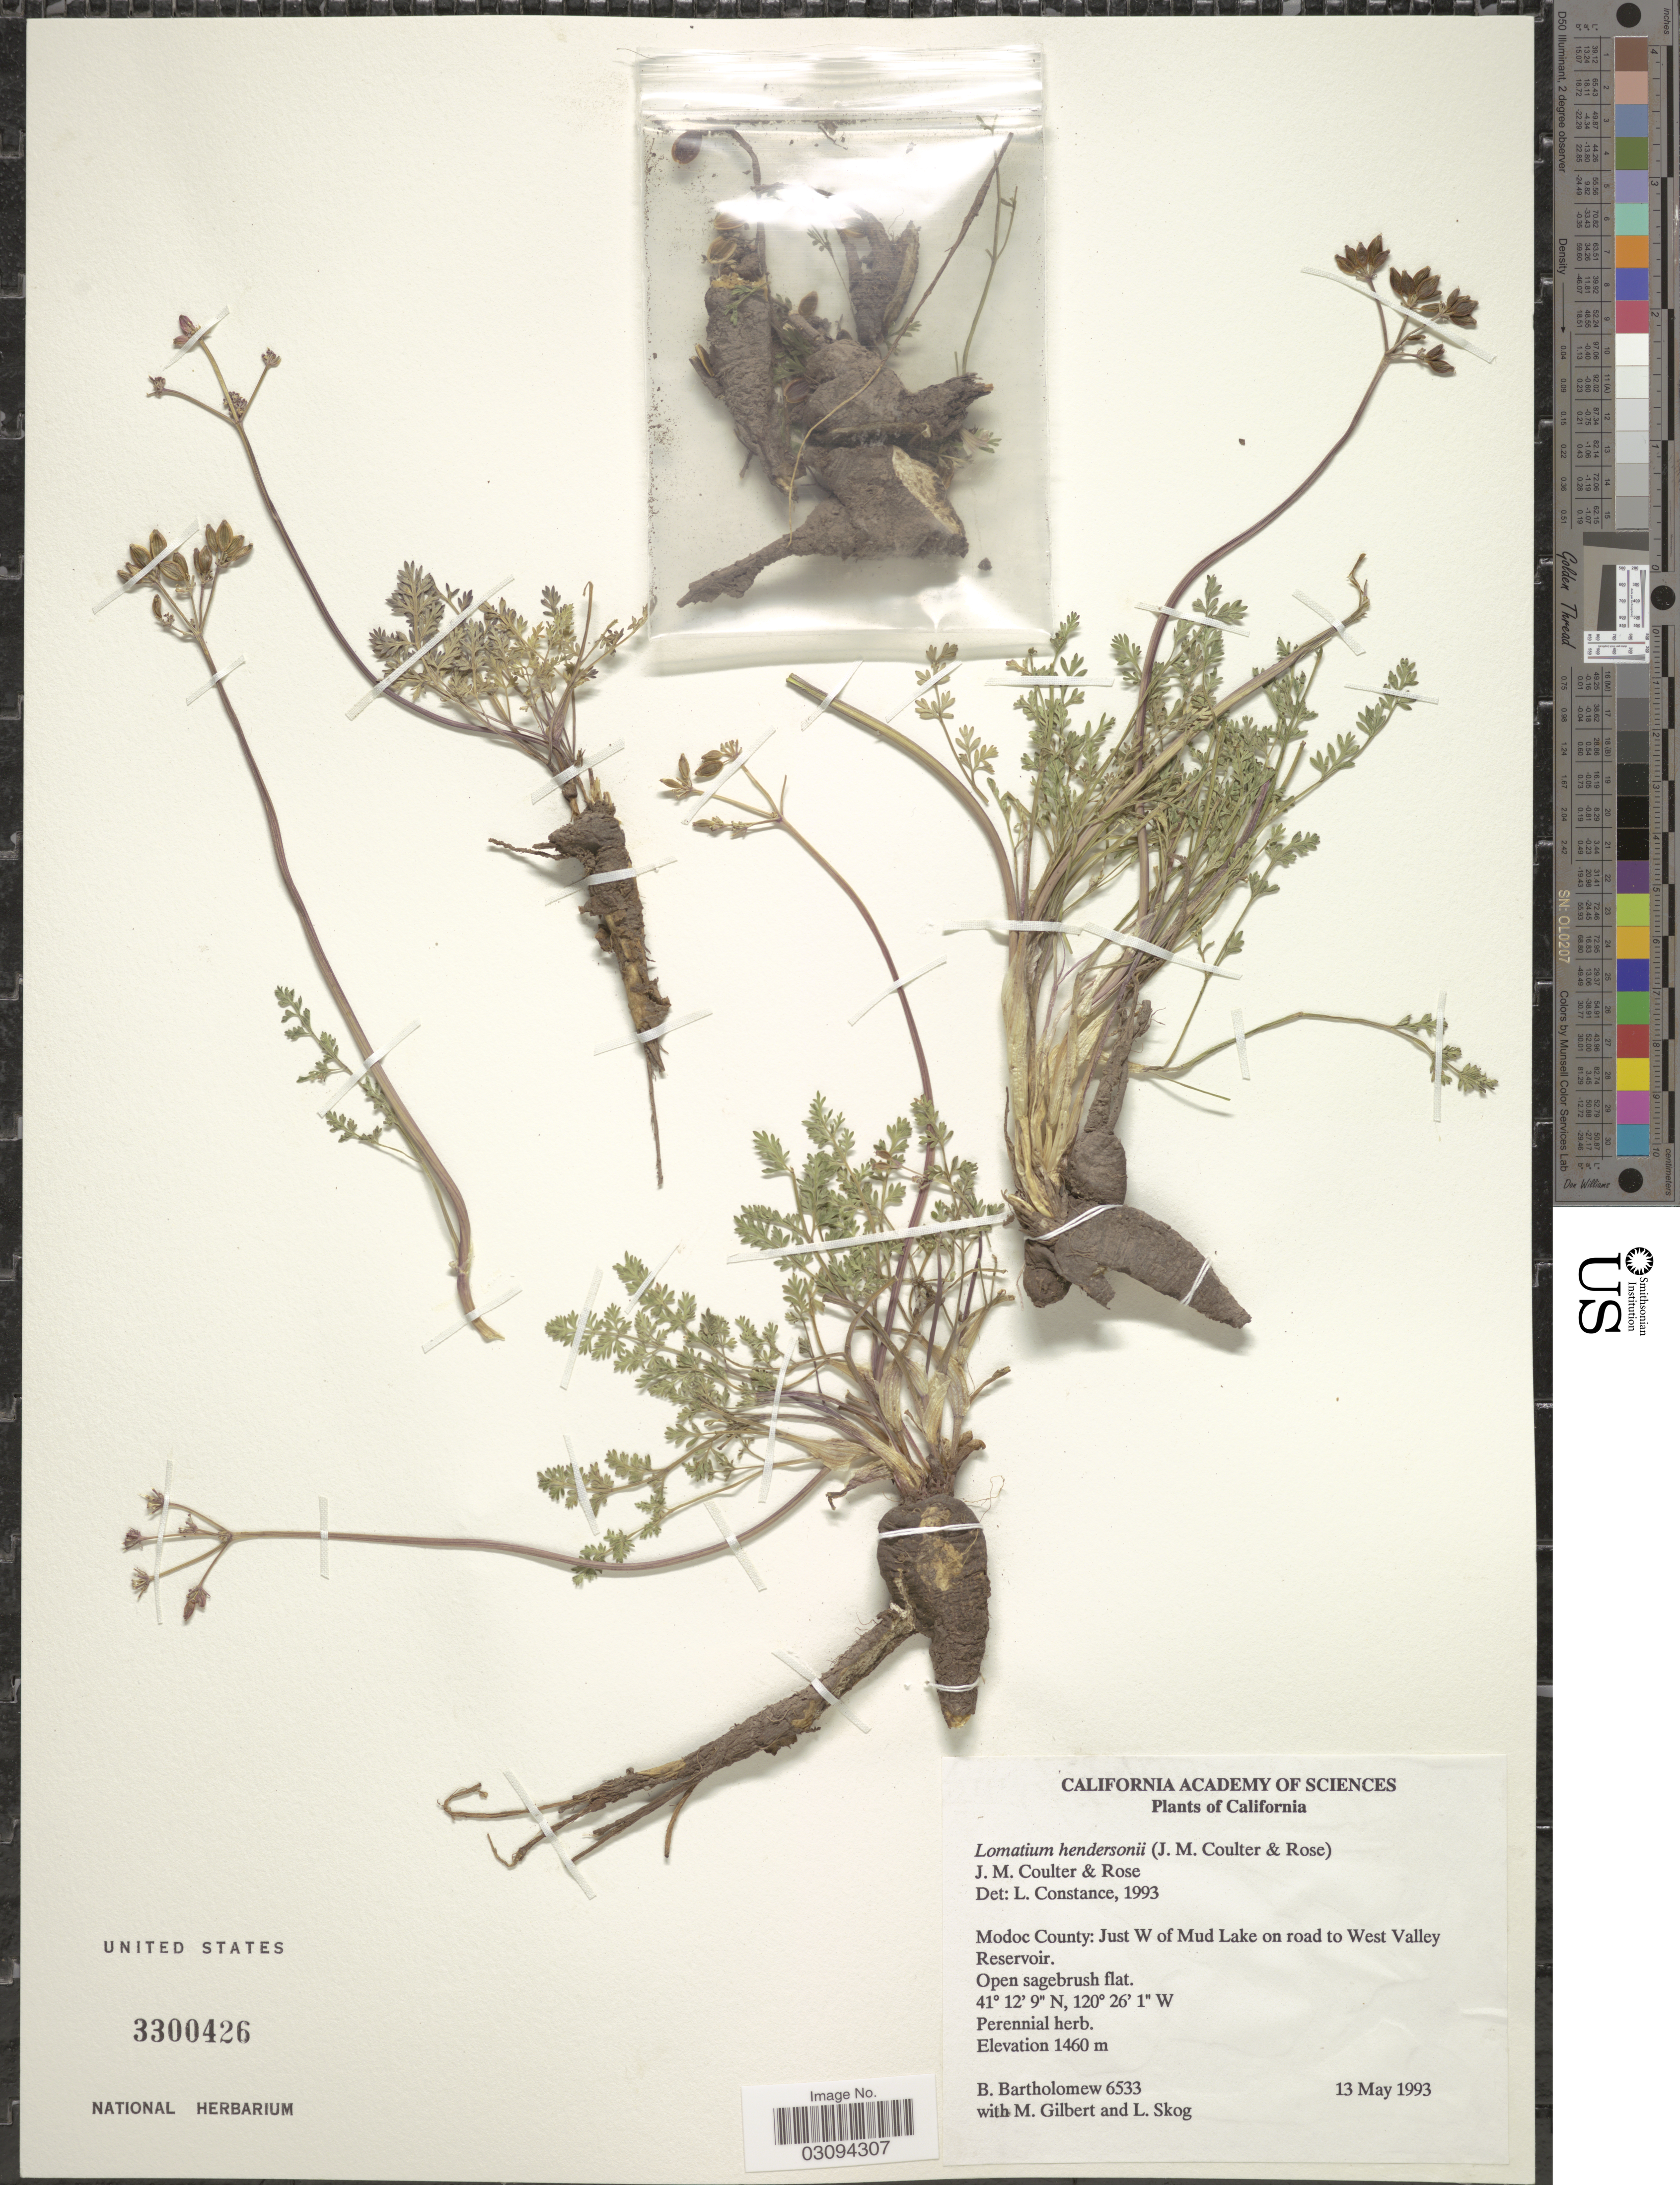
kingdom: Plantae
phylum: Tracheophyta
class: Magnoliopsida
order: Apiales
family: Apiaceae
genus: Lomatium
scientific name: Lomatium hendersonii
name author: (J.M. Coult. & Rose) J.M. Coult. & Rose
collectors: B. Bartholomew, M. Gilbert & L. E. Skog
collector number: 6533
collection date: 1993-05-13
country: United States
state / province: California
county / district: Modoc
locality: Modoc County: Just W of Mud Lake on road to West Valley Reservoir.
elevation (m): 1460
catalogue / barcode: US 3300426